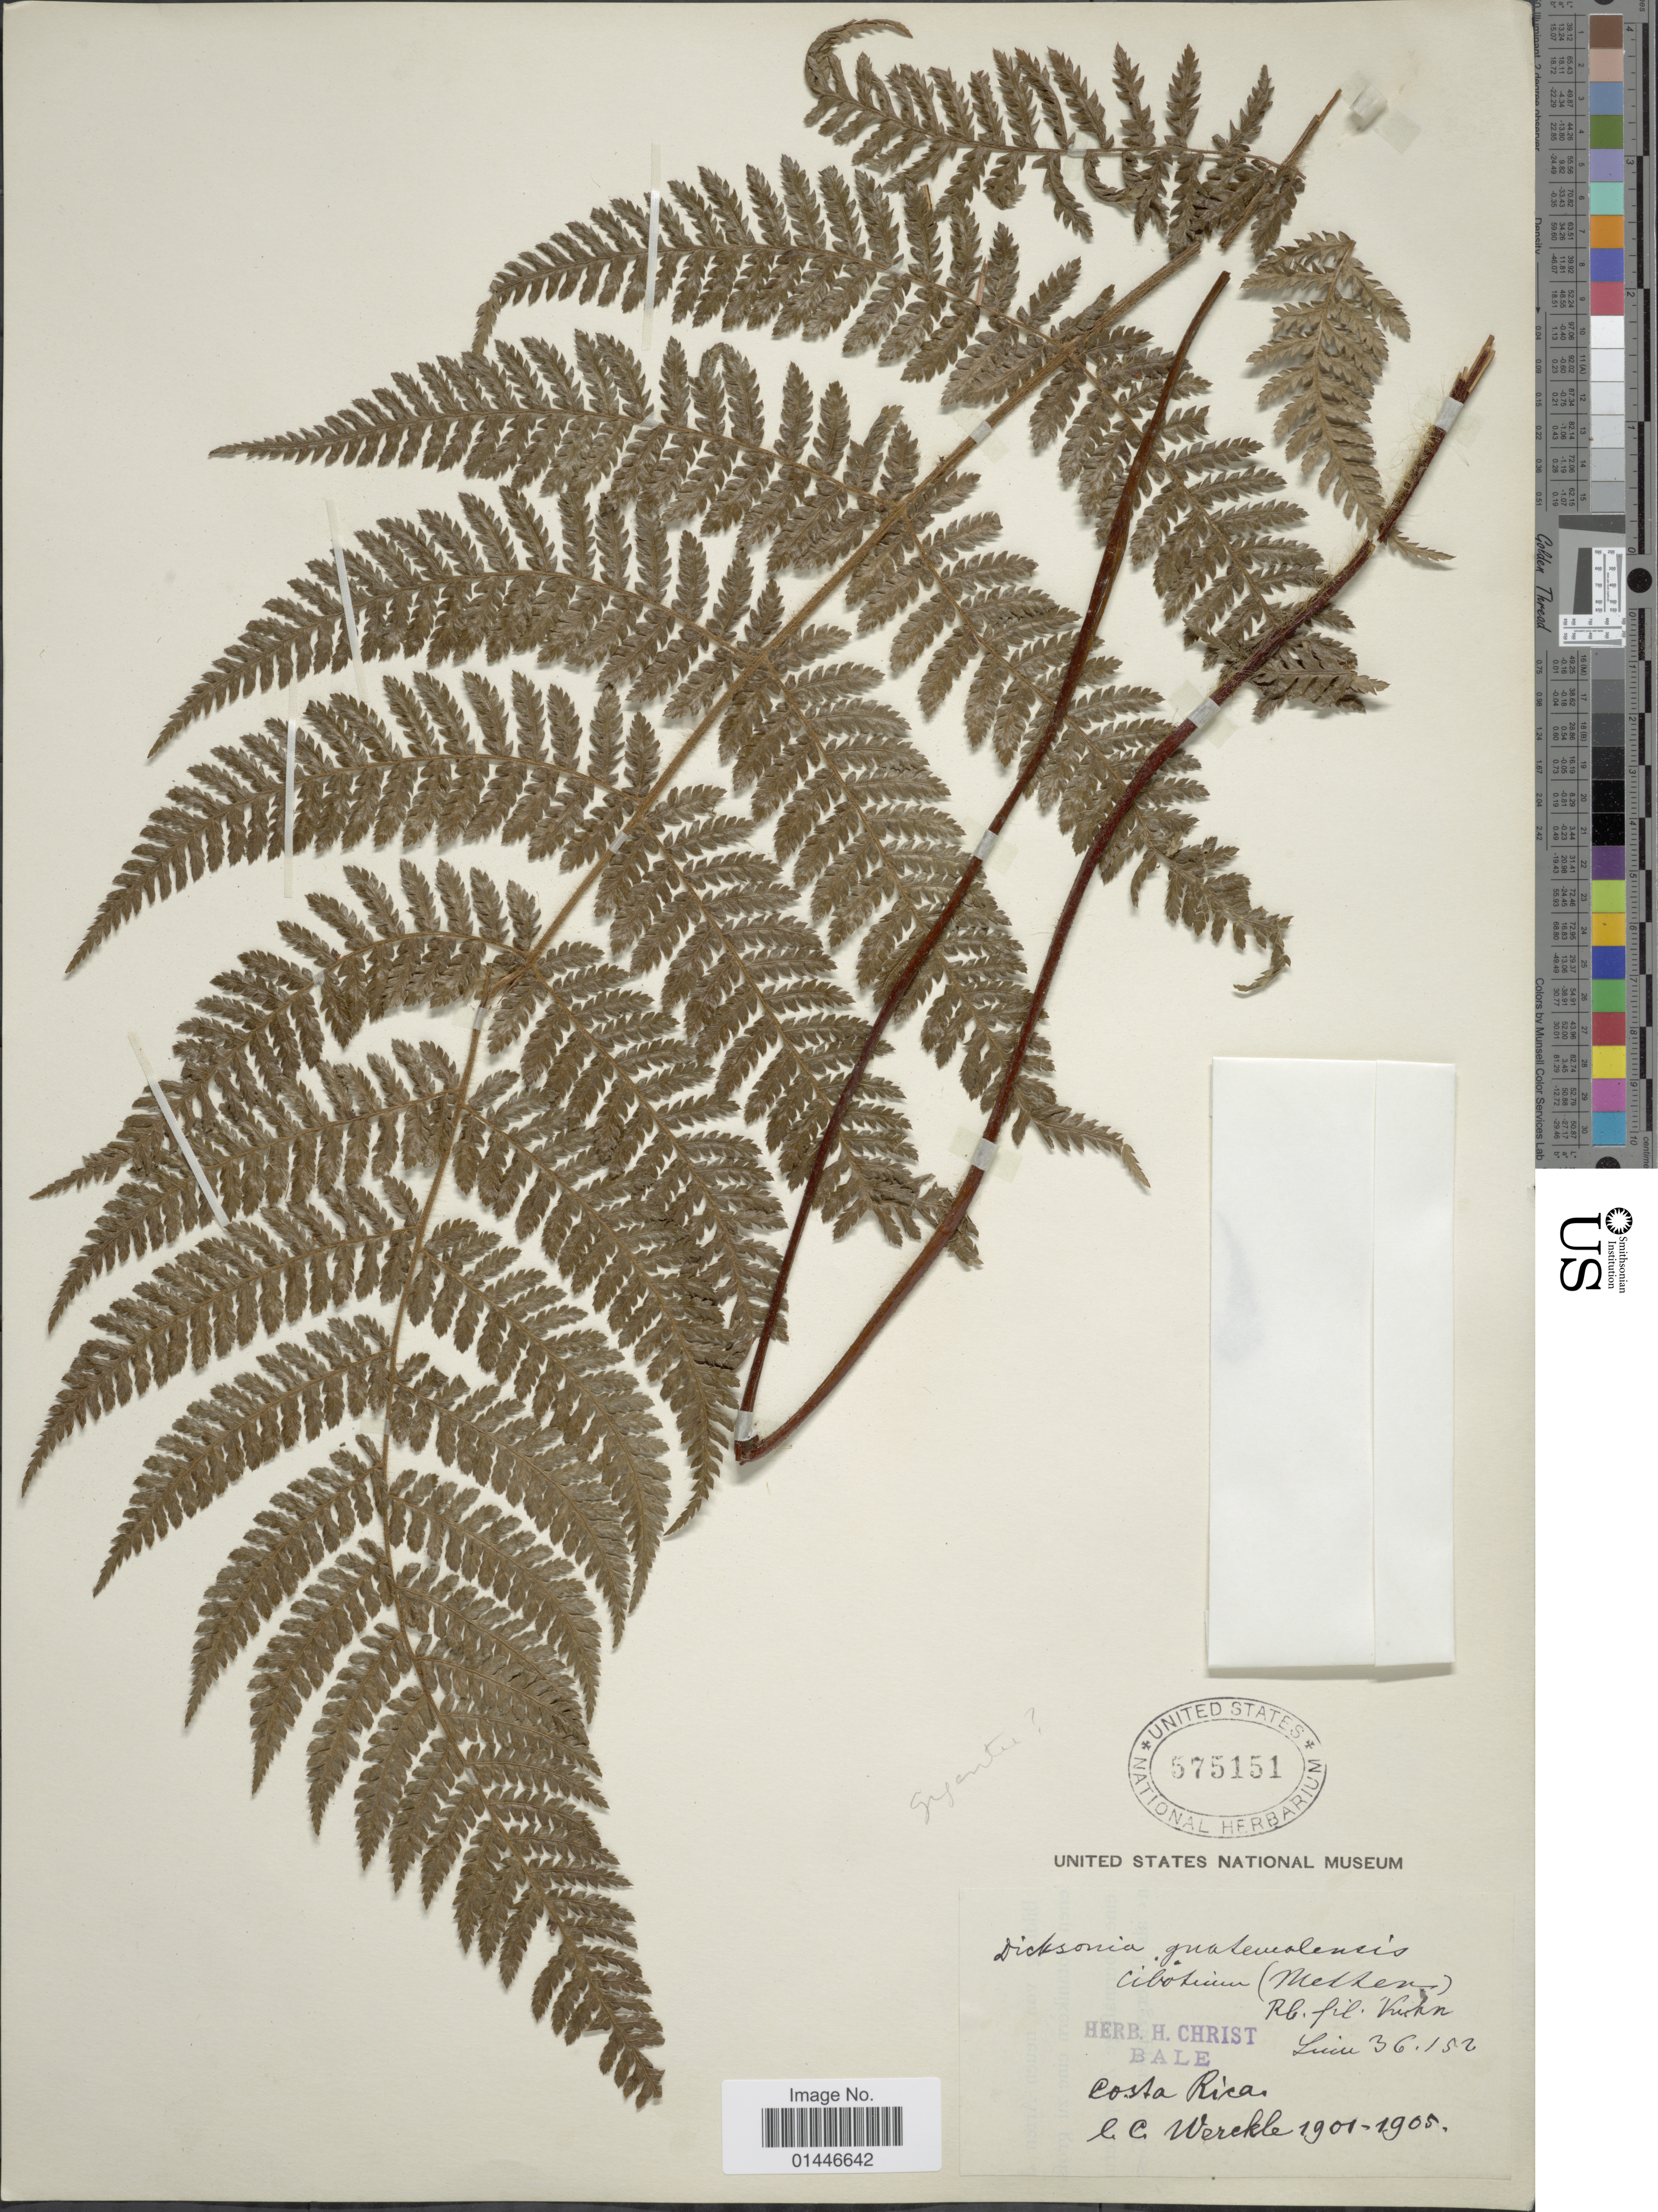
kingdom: Plantae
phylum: Tracheophyta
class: Polypodiopsida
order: Cyatheales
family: Dicksoniaceae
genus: Dicksonia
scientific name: Dicksonia gigantea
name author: H. Karst.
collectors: C. C Wercklé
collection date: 1901/1905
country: Costa Rica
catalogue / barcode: US 575151